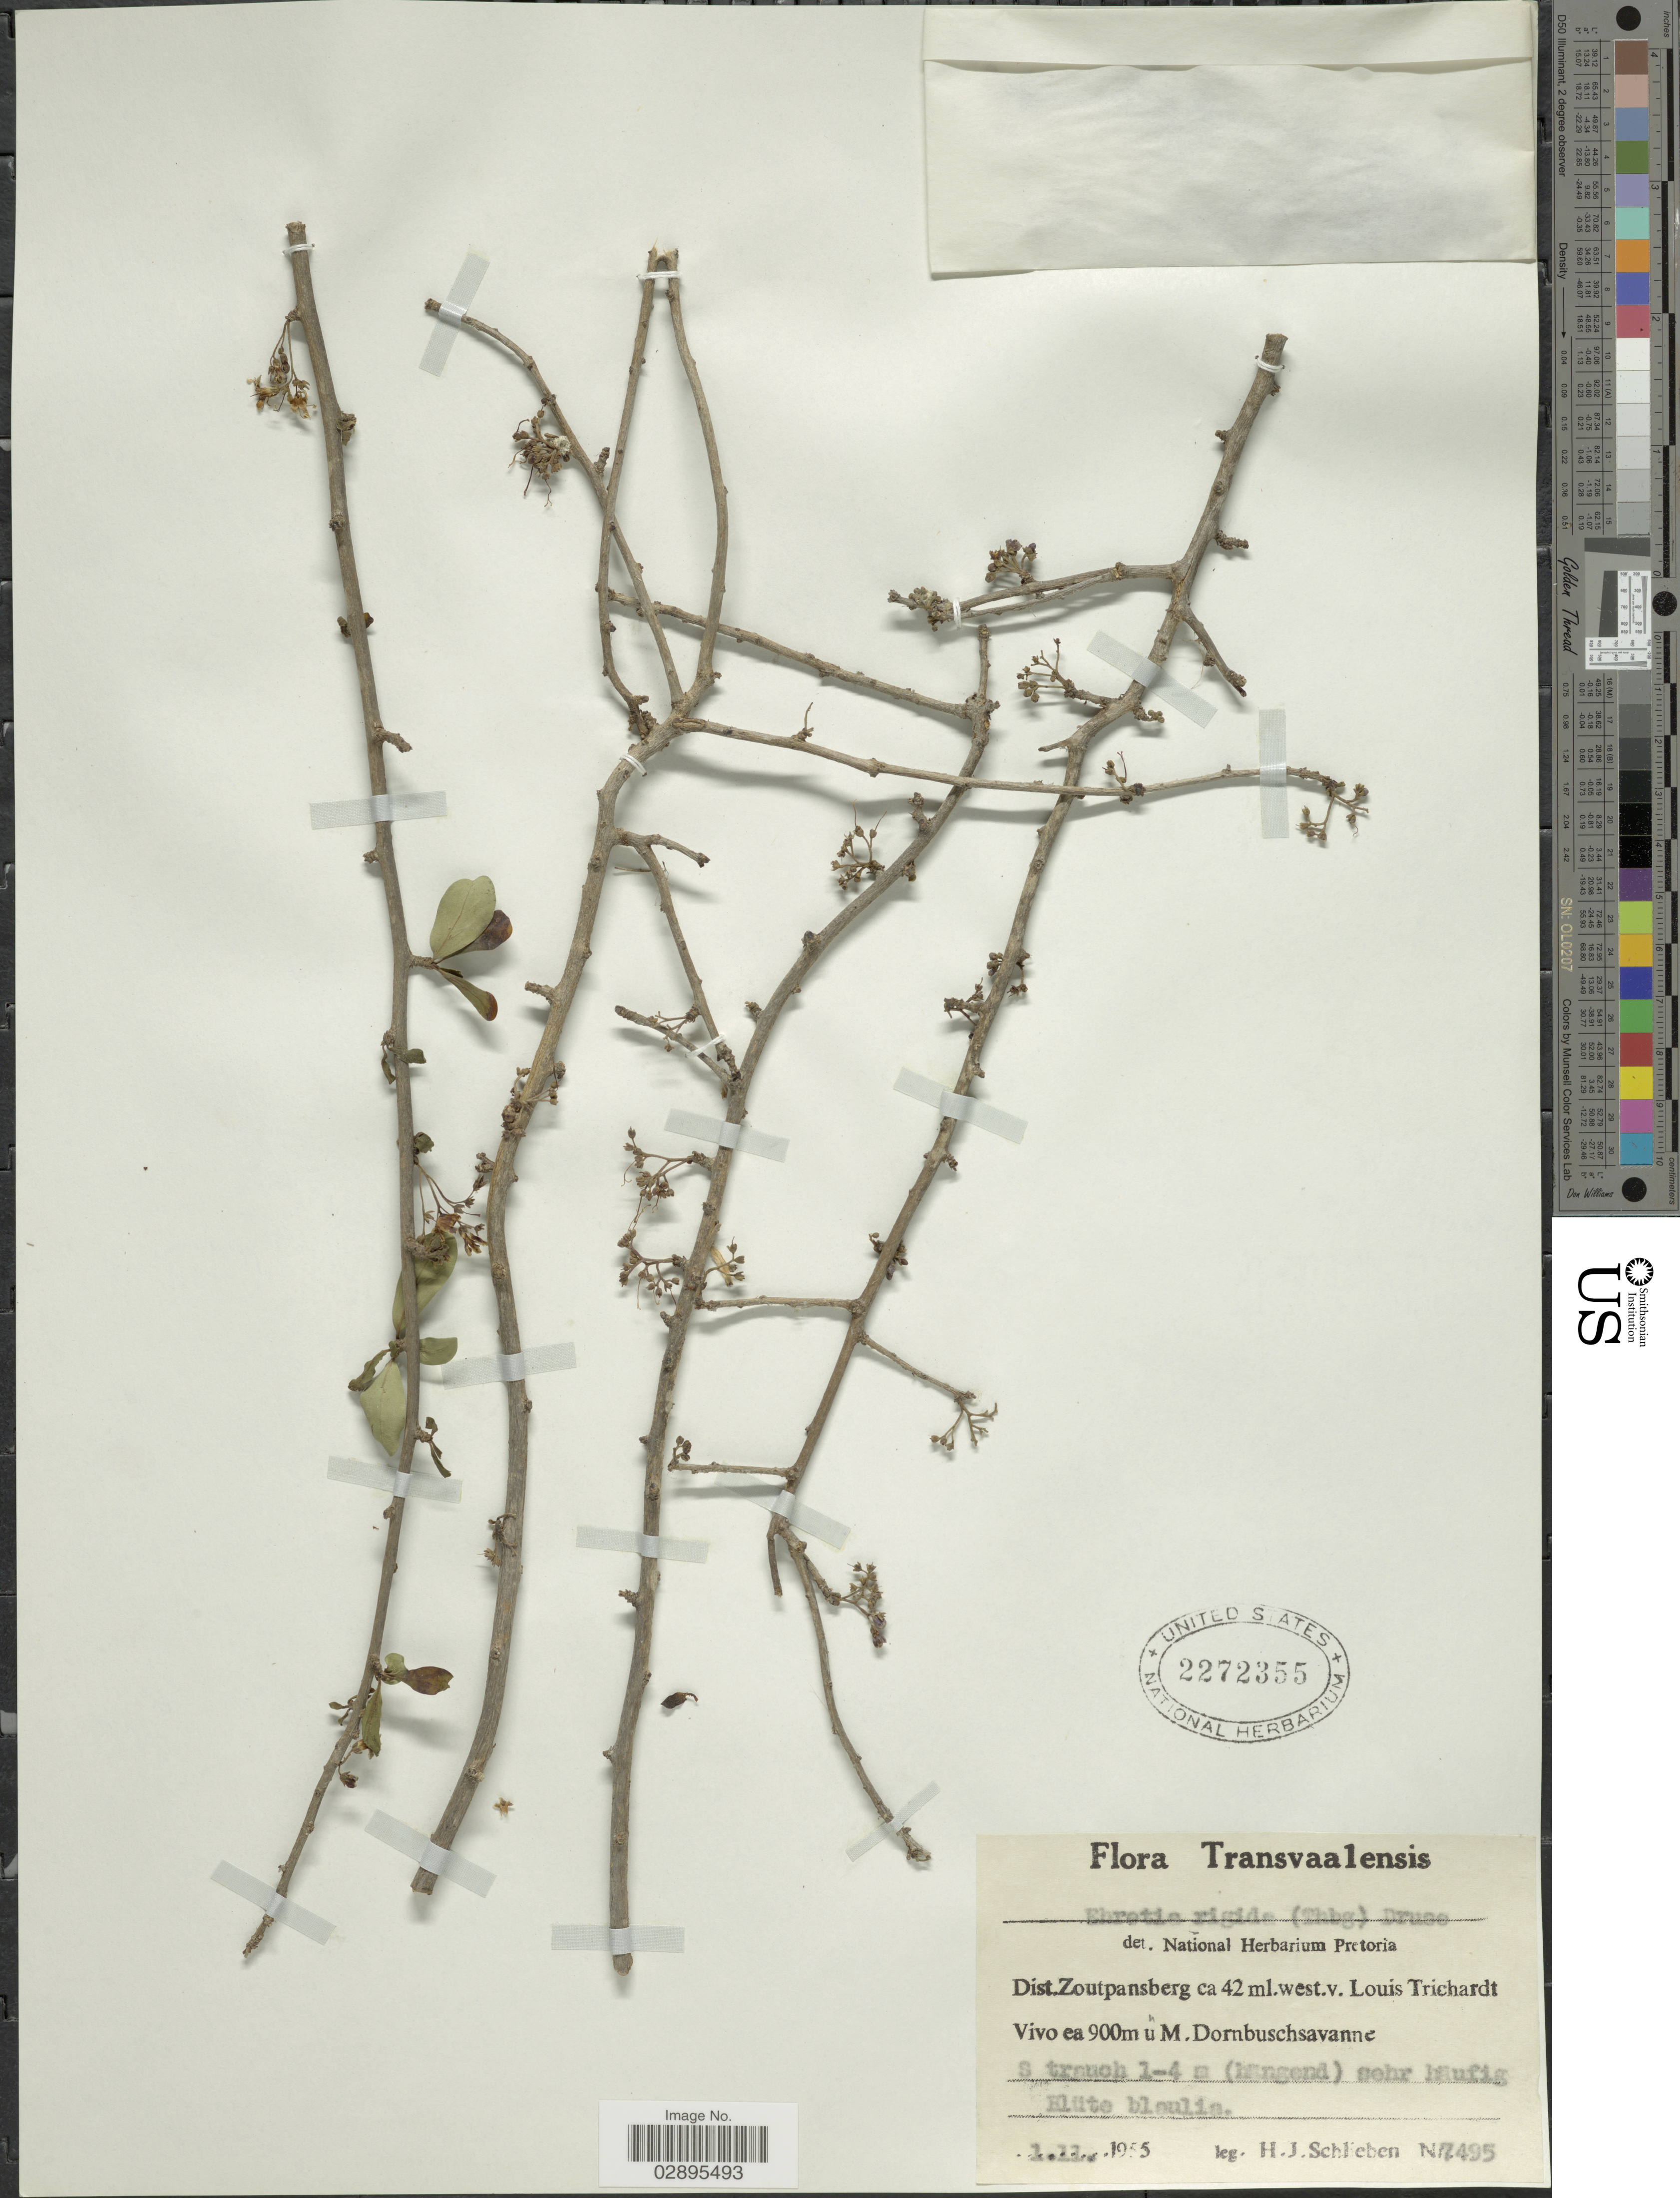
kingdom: Plantae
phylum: Tracheophyta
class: Magnoliopsida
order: Boraginales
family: Ehretiaceae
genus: Ehretia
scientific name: Ehretia rigida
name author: (Thunb.) Druce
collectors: H. J. Schlieben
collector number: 7495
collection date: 1955-11-01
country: South Africa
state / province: Limpopo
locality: Transvaalensis. Dist. Zoutpansberg ca 42 ml. west. v. Louis Trichardt.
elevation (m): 900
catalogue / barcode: US 2272355